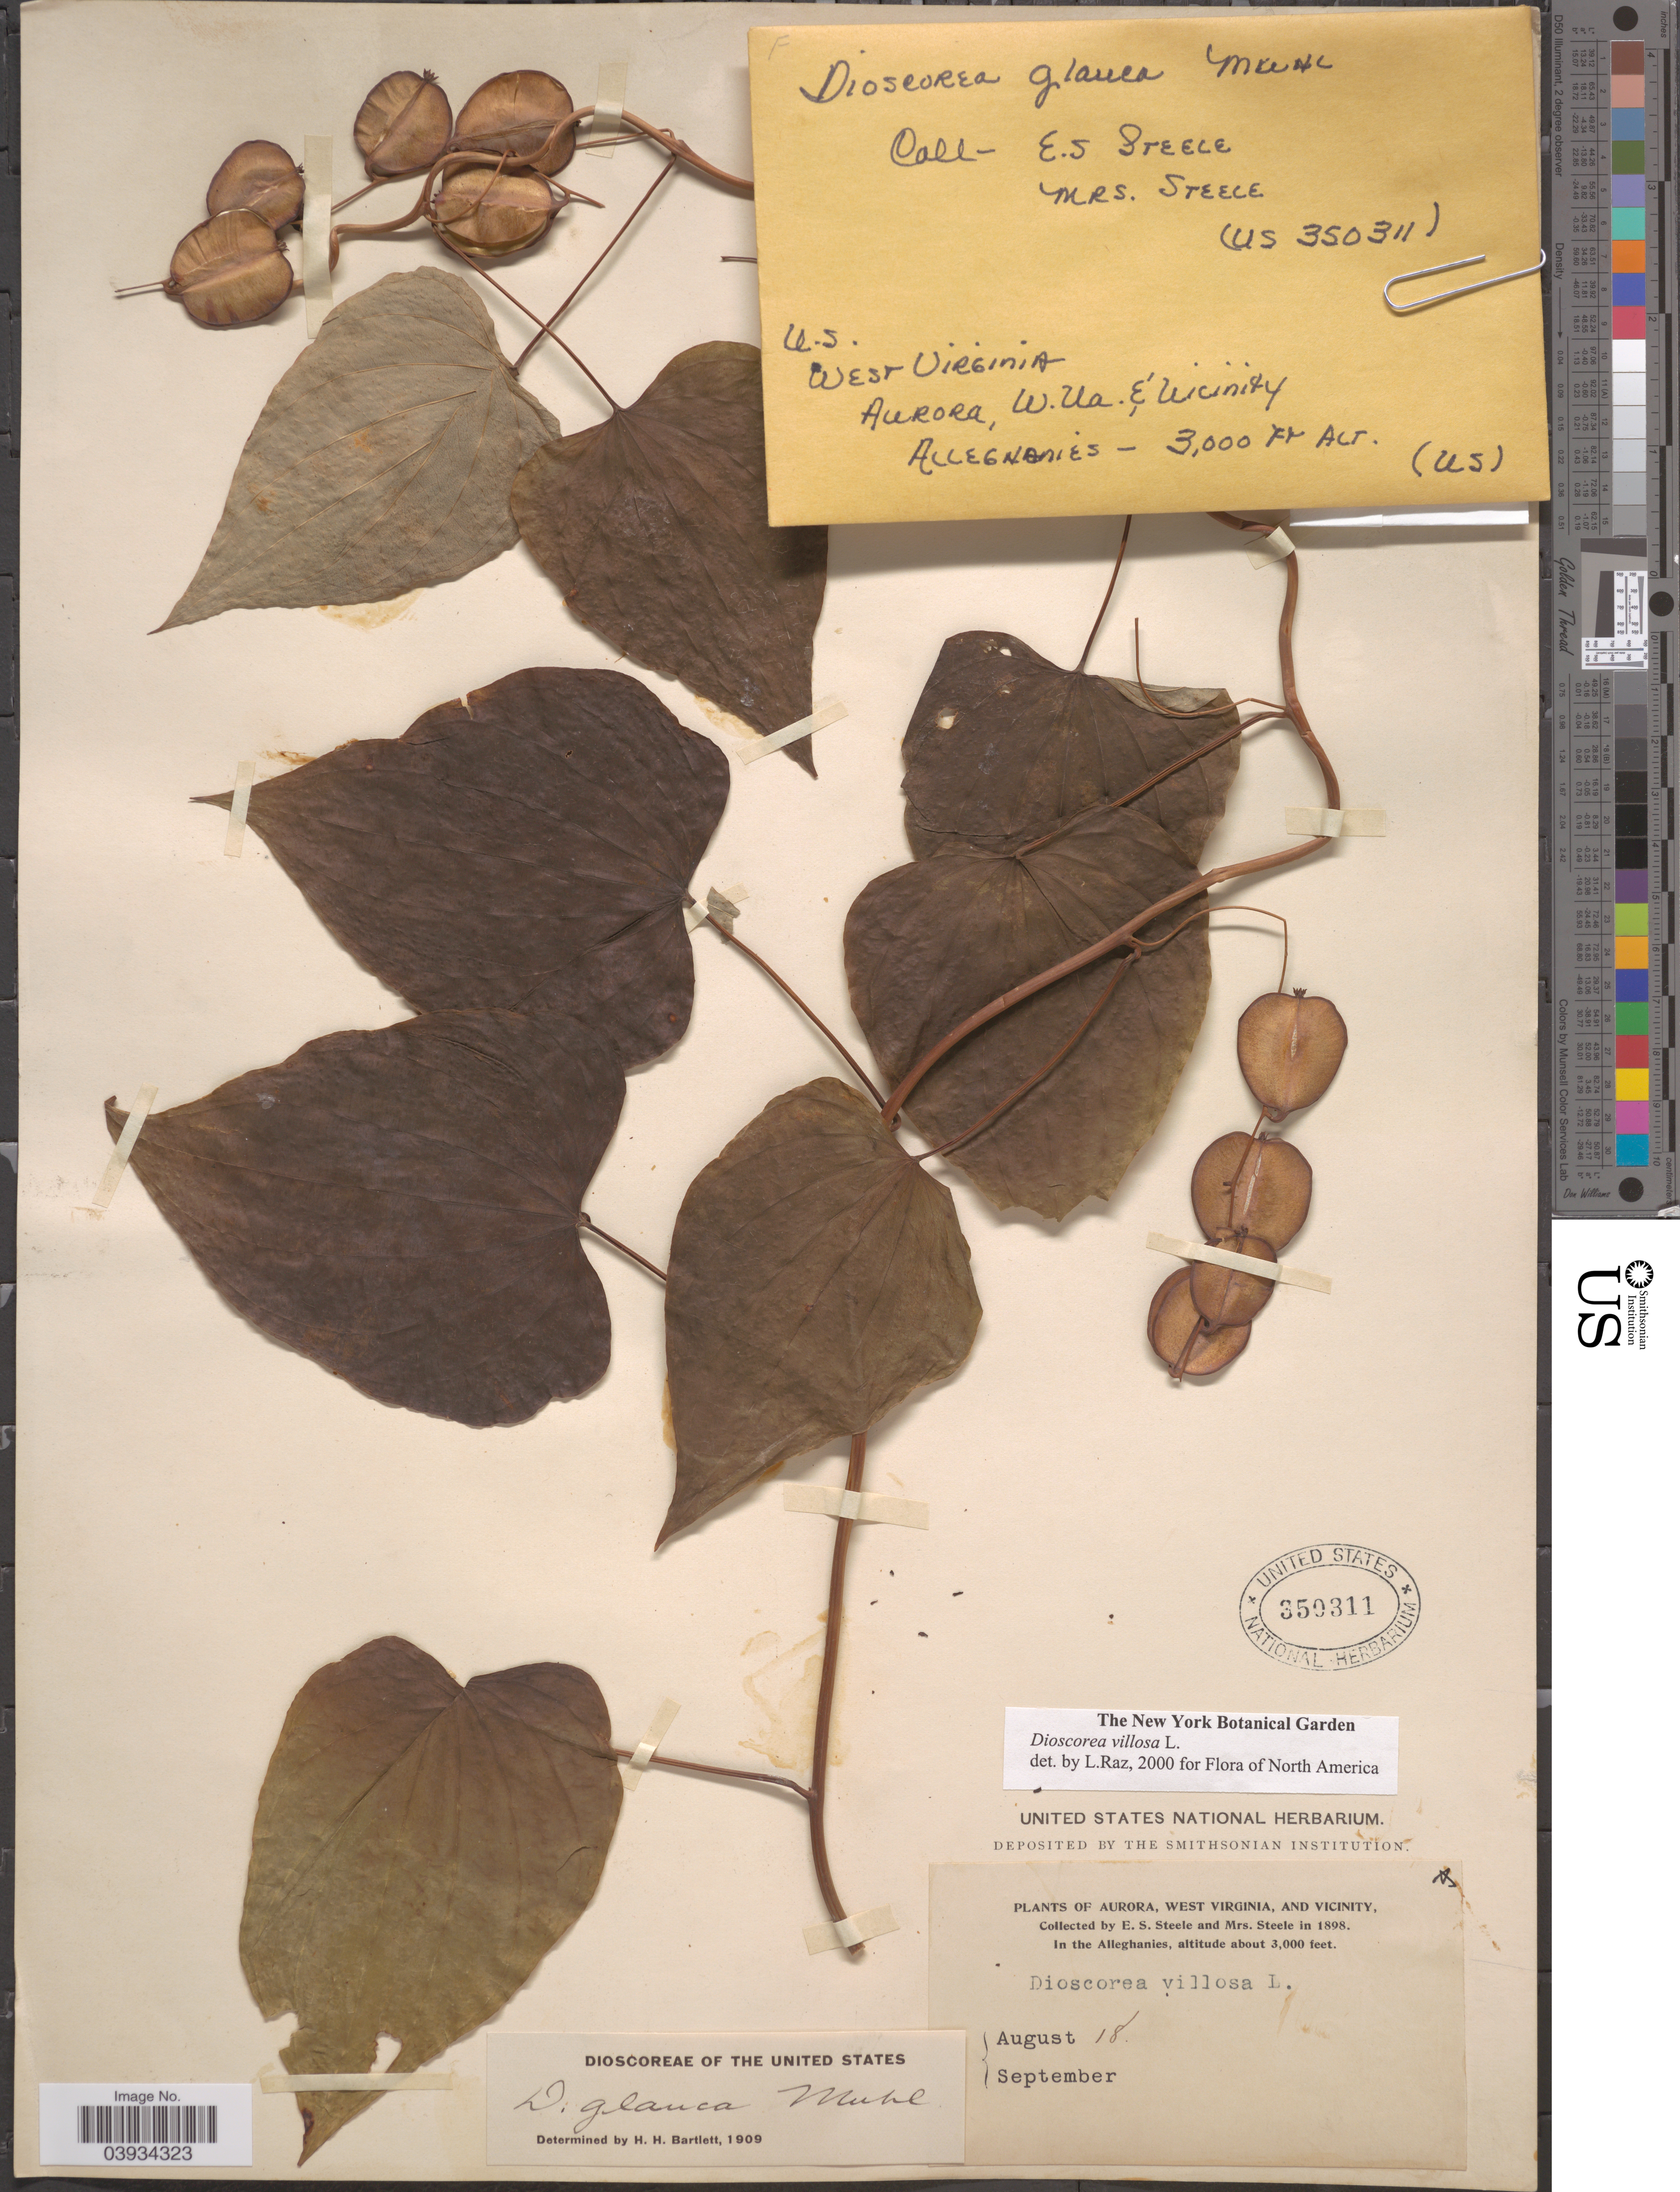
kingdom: Plantae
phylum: Tracheophyta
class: Liliopsida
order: Dioscoreales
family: Dioscoreaceae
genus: Dioscorea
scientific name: Dioscorea villosa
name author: L.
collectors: E. Steele & Mrs. E. S. Steele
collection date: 1898-08-18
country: United States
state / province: West Virginia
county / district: Preston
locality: Aurora, West Virginia, and vicinity. In the Alleghanies.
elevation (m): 914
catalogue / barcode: US 350311